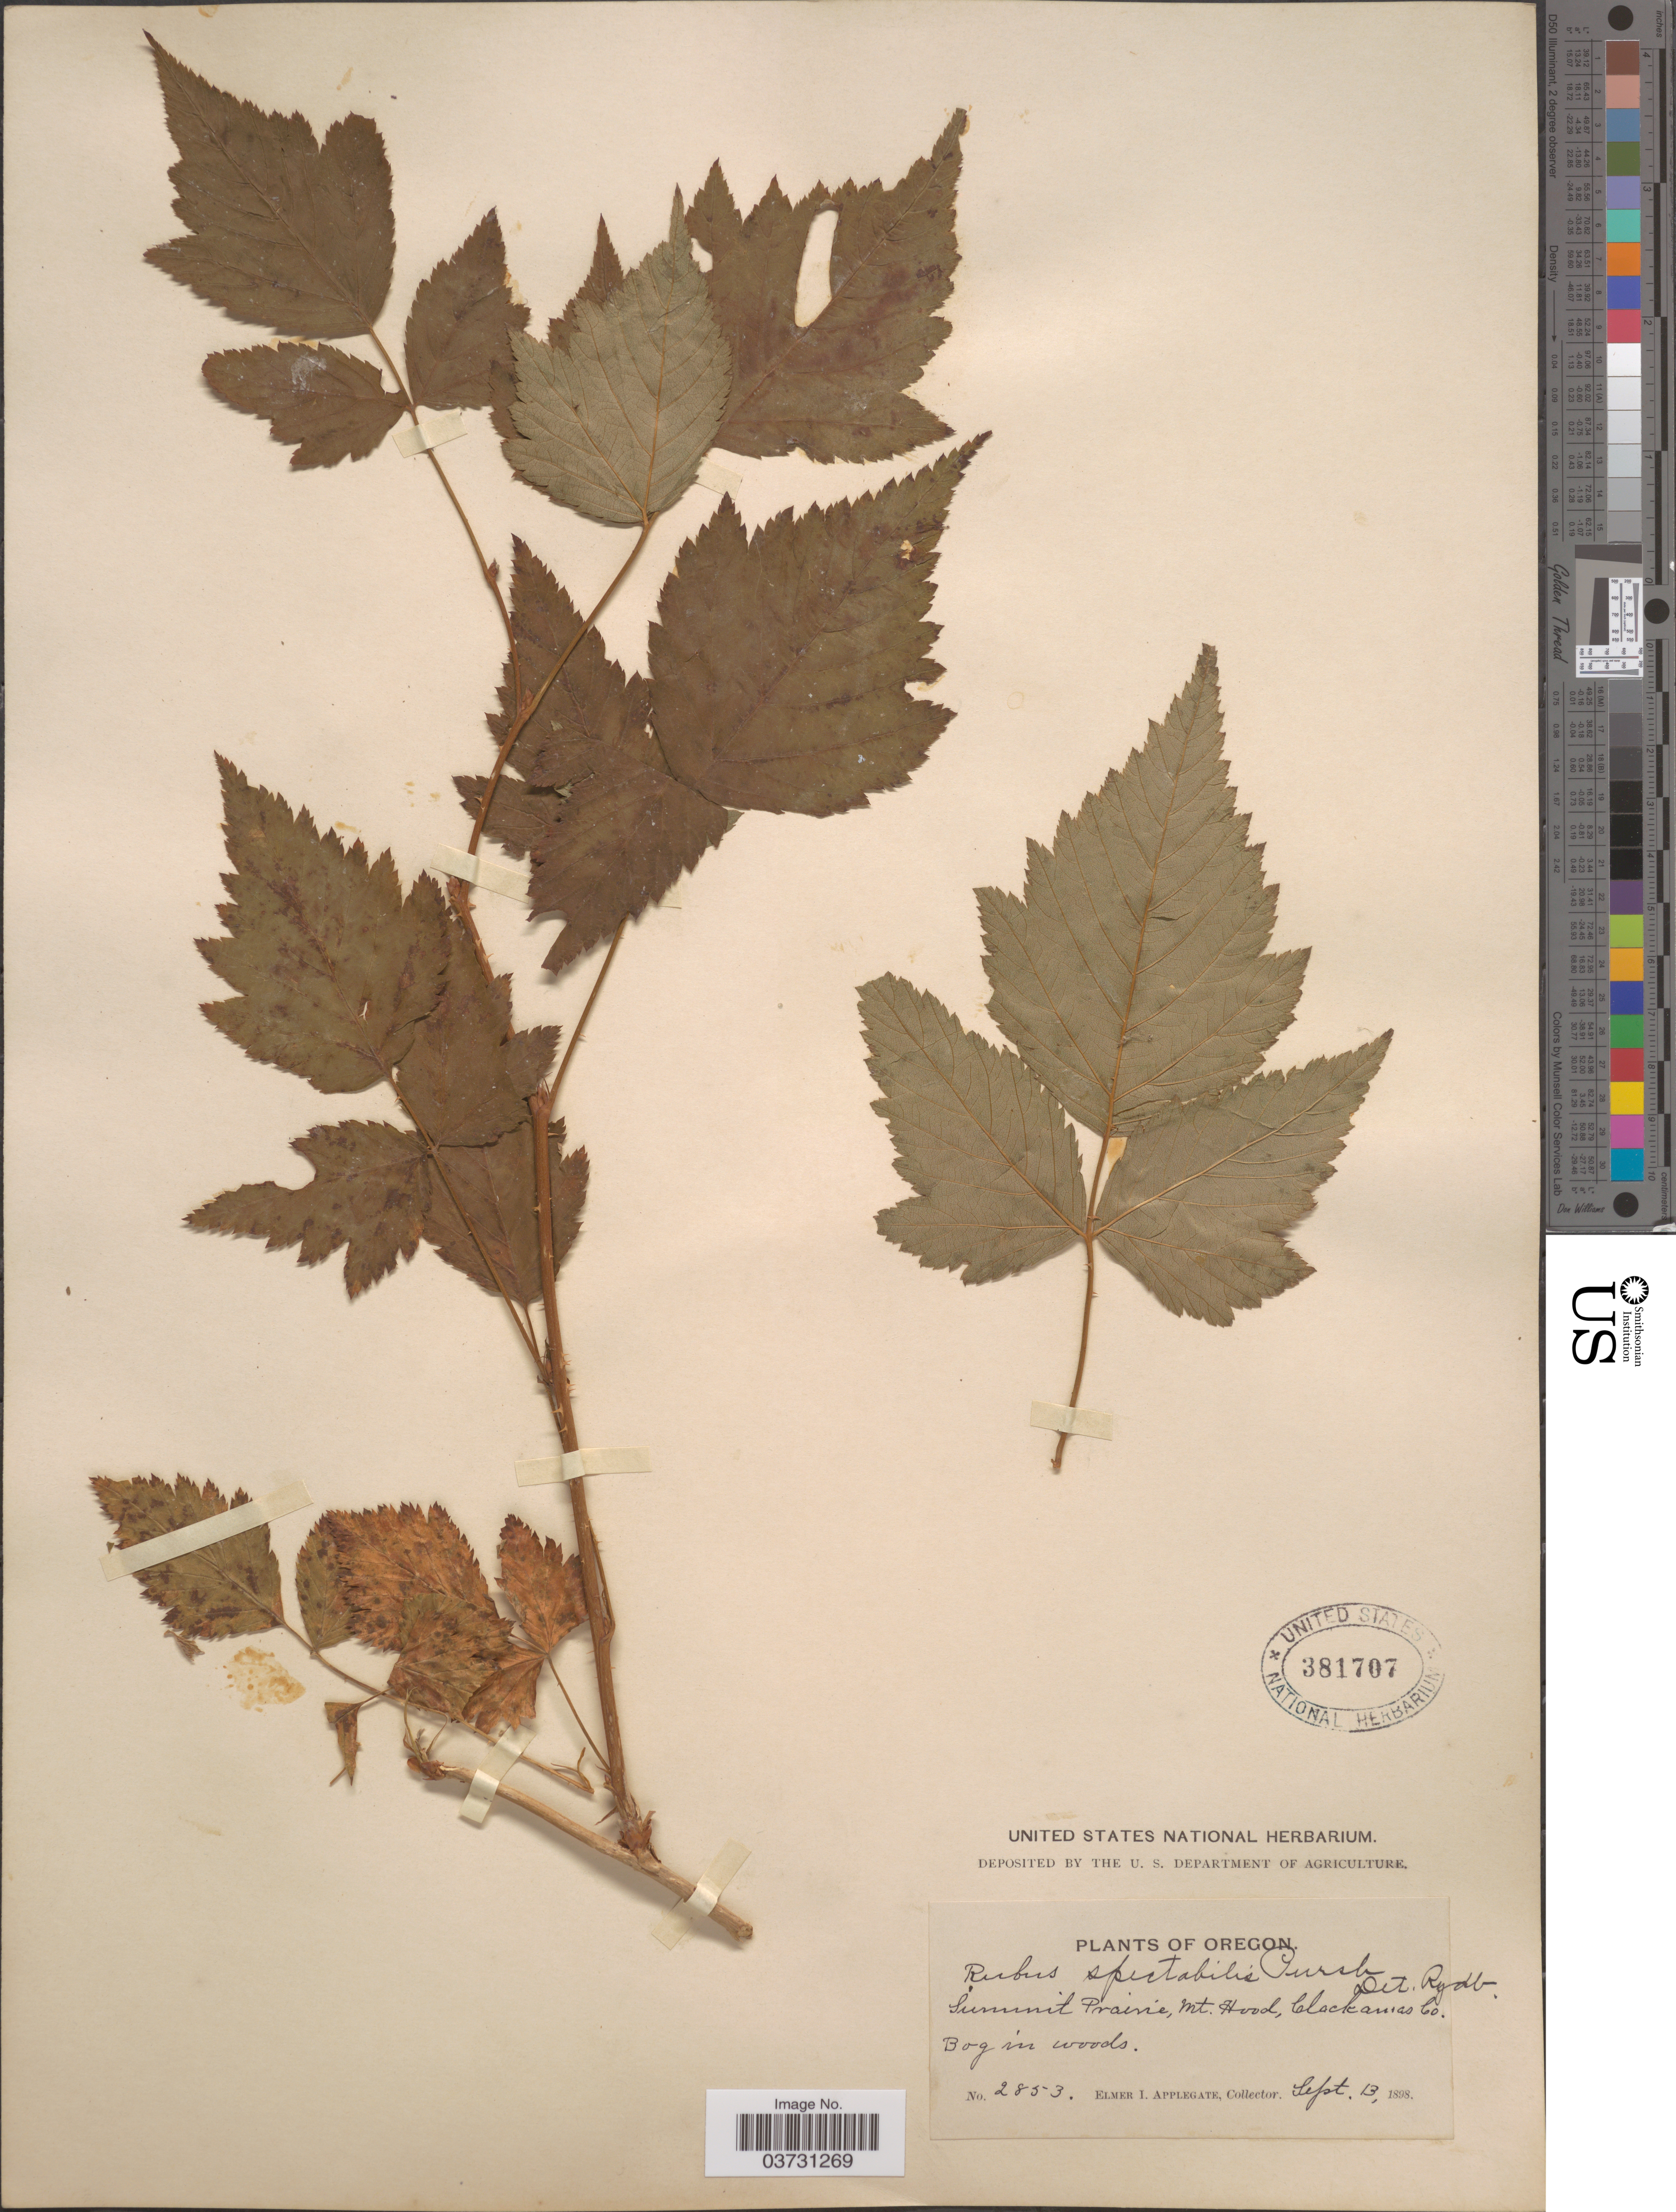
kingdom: Plantae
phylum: Tracheophyta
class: Magnoliopsida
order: Rosales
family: Rosaceae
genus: Rubus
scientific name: Rubus spectabilis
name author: Pursh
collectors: E. I. Applegate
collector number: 2853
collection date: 1898-09-13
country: United States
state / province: Oregon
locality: Summit Prairie, Mt. Hood, Clackanias Co.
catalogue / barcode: US 381707